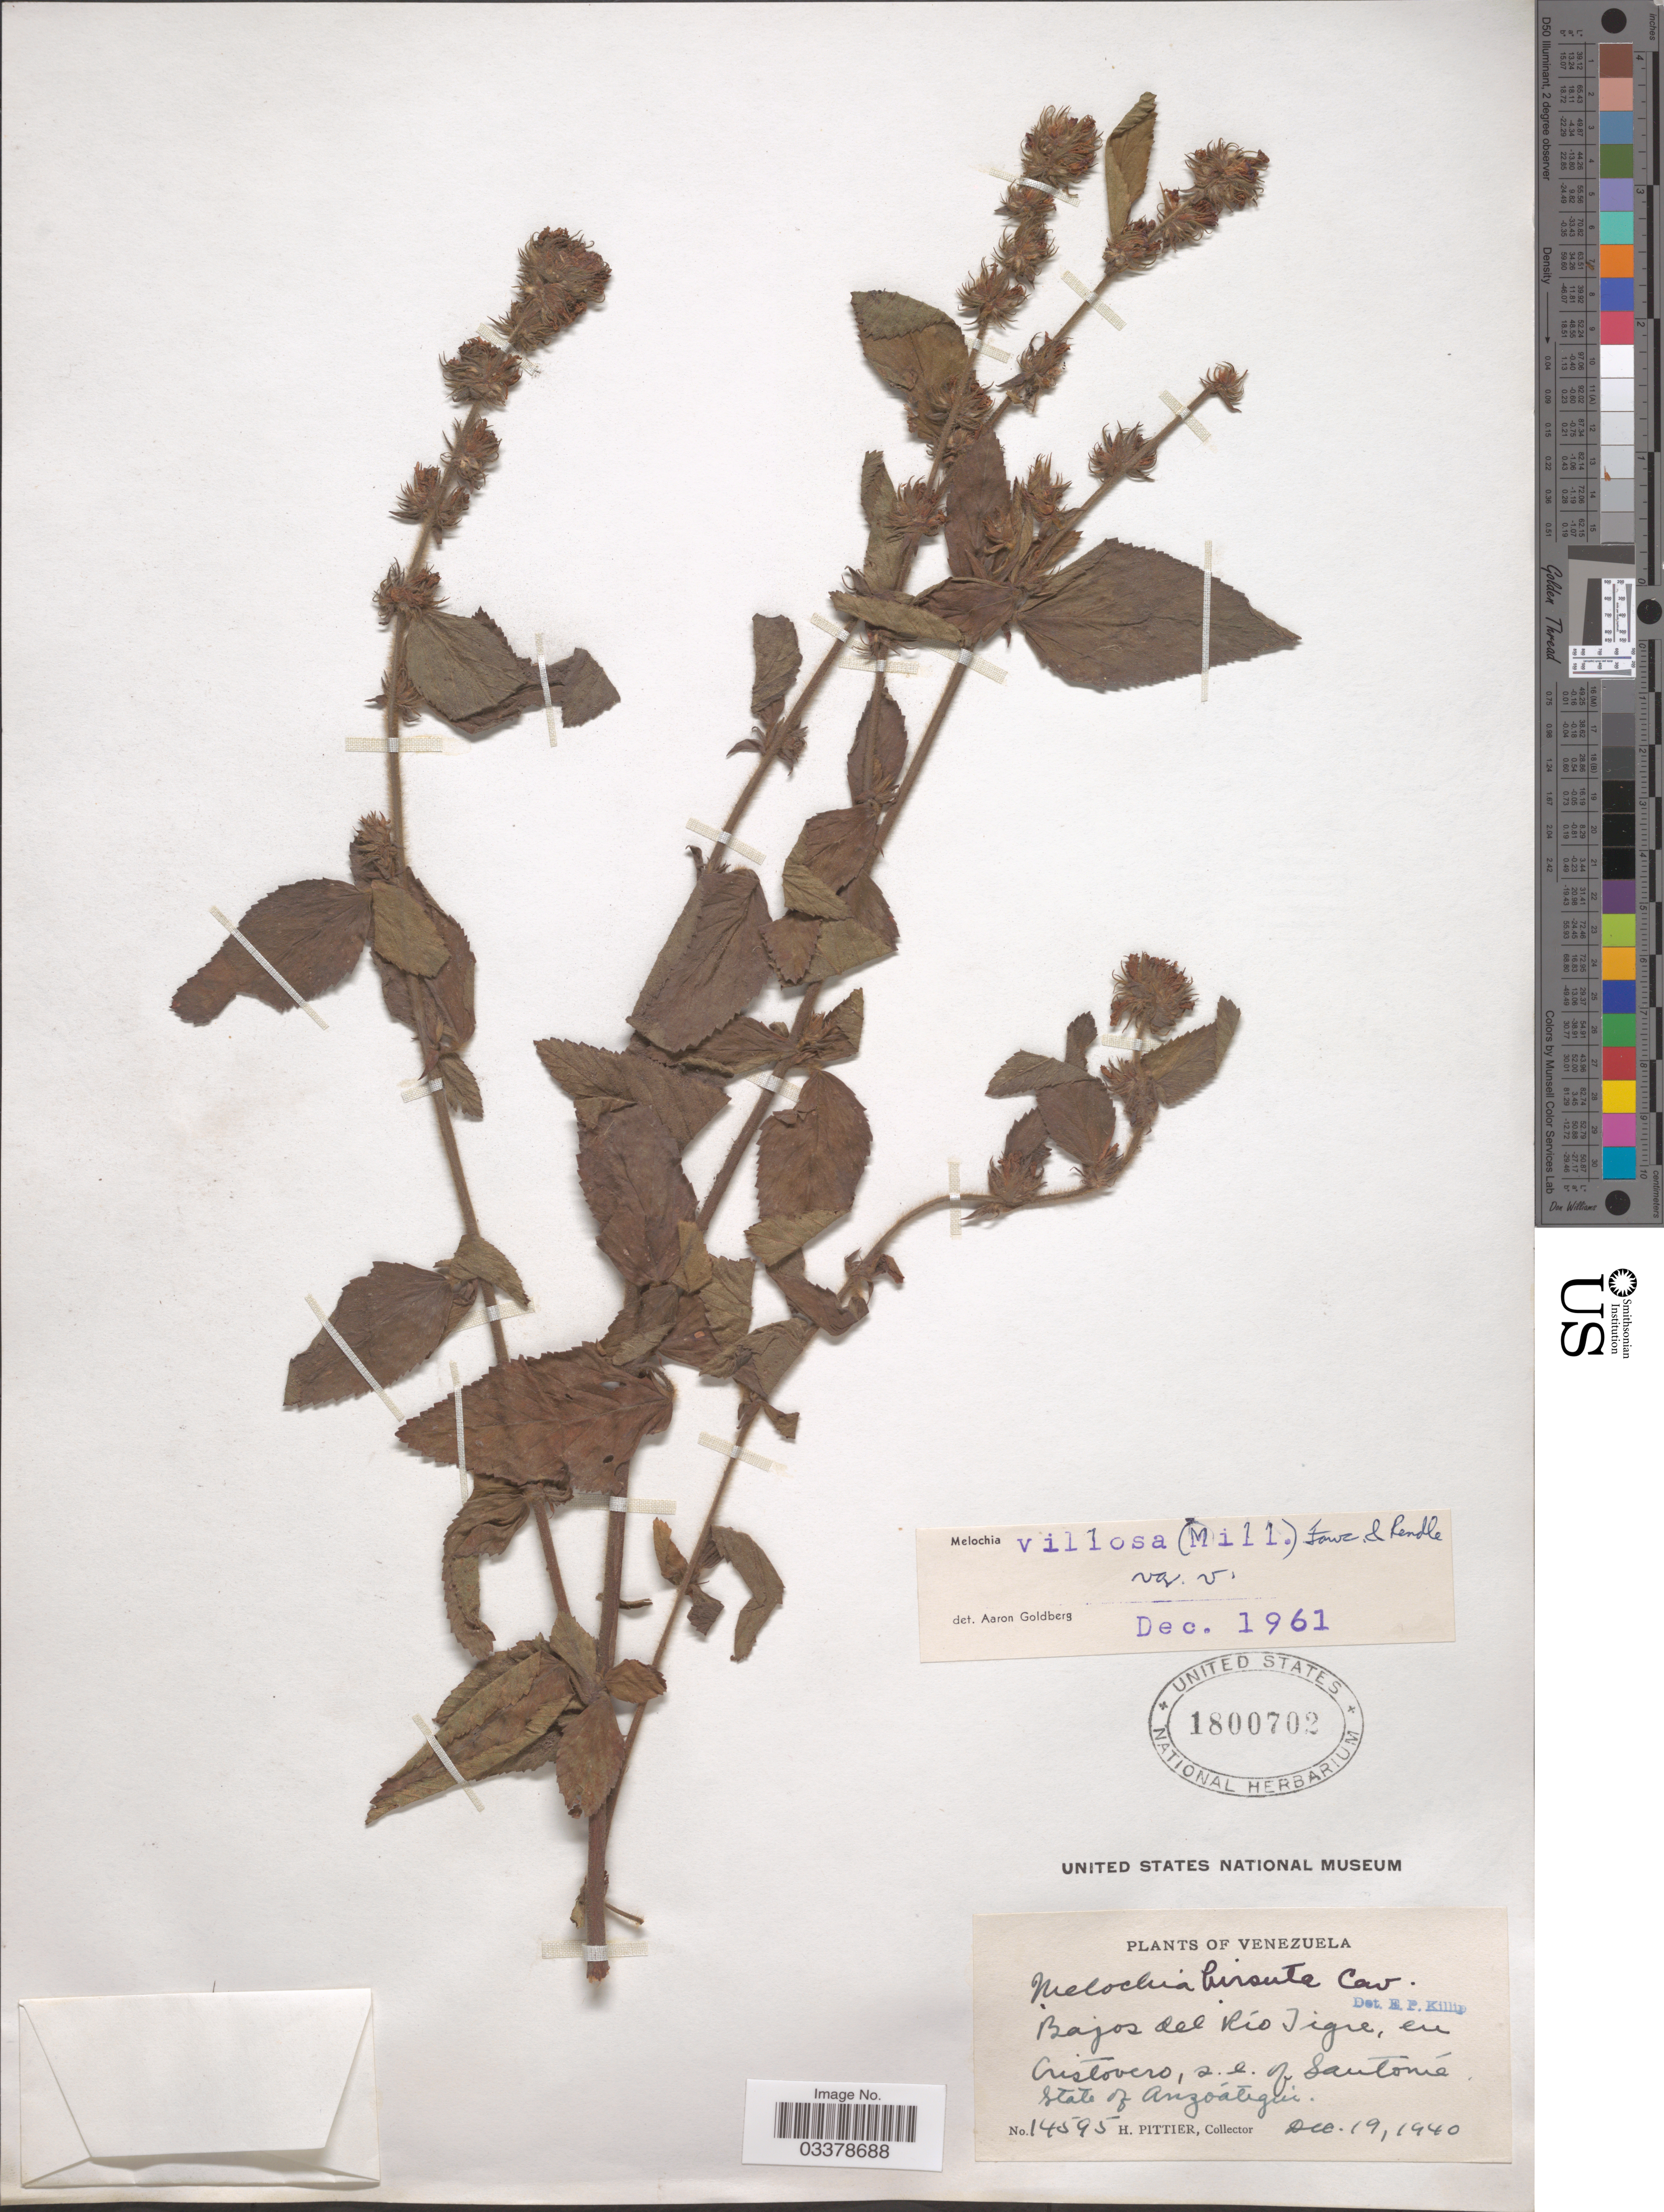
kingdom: Plantae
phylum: Tracheophyta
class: Magnoliopsida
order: Malvales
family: Malvaceae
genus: Melochia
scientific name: Melochia spicata var. spicata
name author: (L.) Fryxell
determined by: Dorr, L. J., (BOT), Smithsonian Institution - National Museum of Natural History (UNITED STATES)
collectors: H. F. Pittier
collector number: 14595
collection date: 1940-12-19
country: Venezuela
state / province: Anzoategui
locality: Bajos del Río Tigre, en Cristovero, s. e. of Santome.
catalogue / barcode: US 1800702